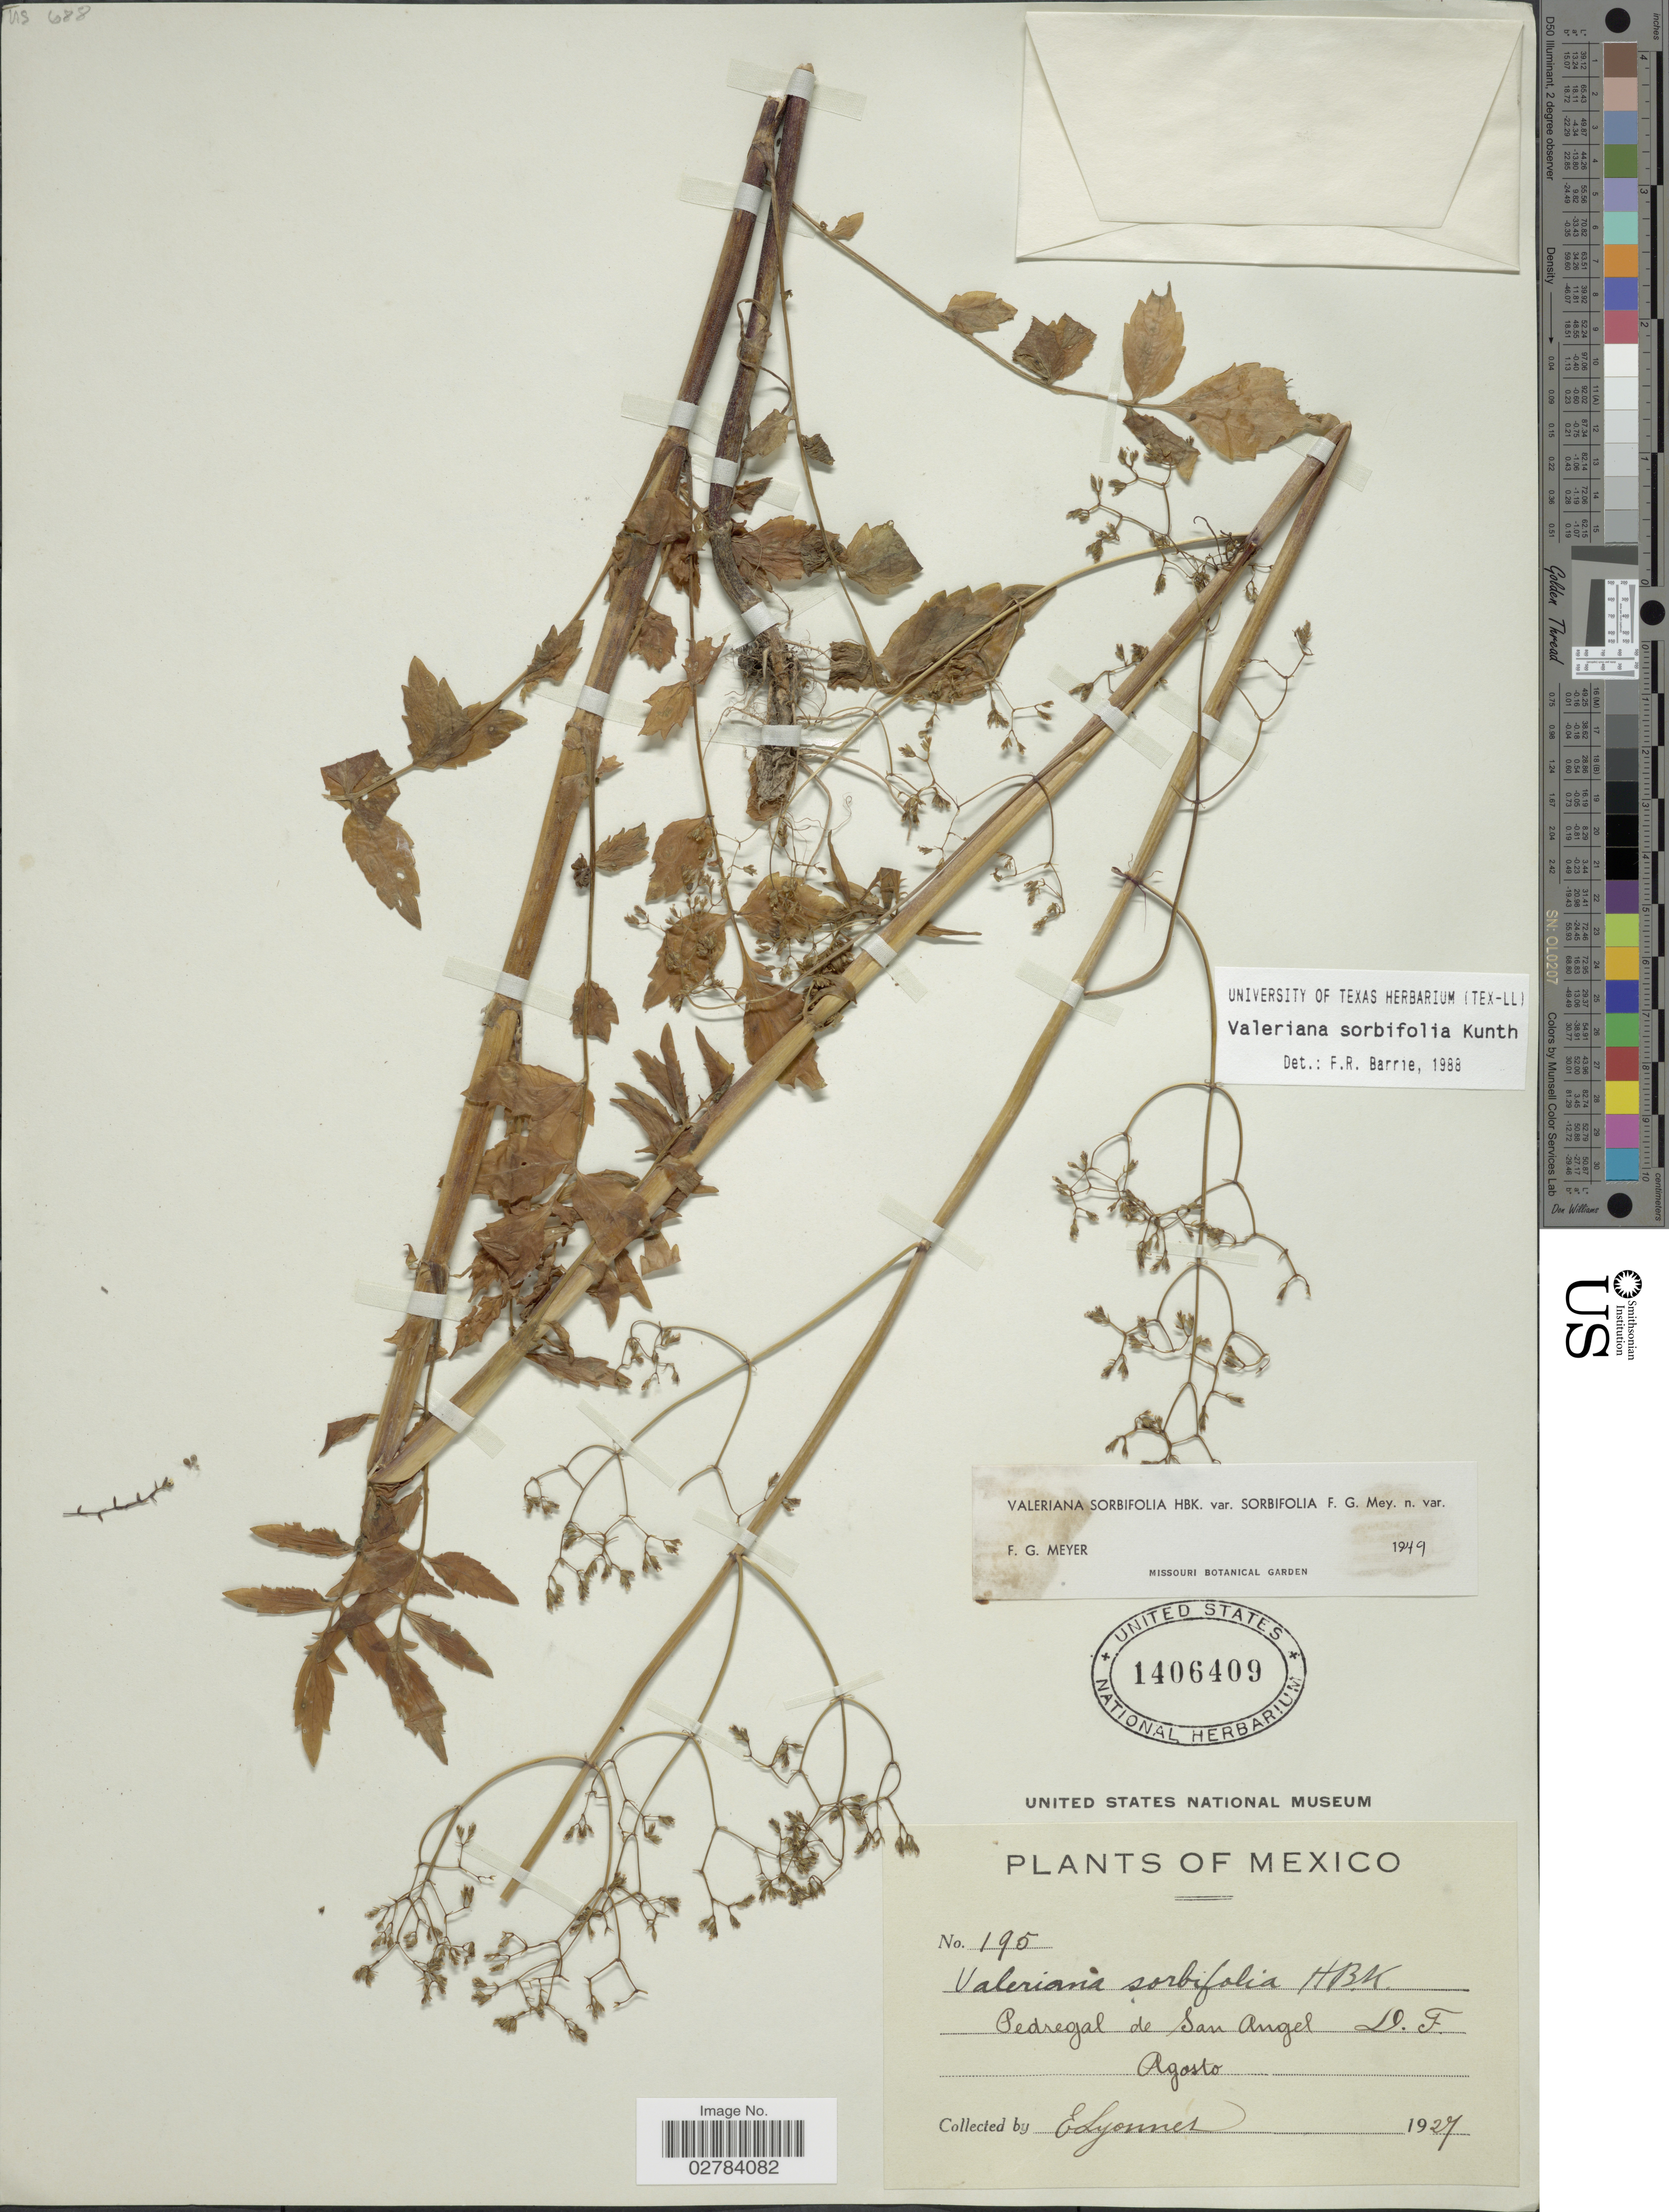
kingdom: Plantae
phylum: Tracheophyta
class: Magnoliopsida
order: Dipsacales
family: Caprifoliaceae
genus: Valeriana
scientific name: Valeriana sorbifolia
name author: Kunth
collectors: E. Lyonnet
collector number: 195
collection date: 1927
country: Mexico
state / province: Distrito Federal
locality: Pedregal de San Angel, Agosto.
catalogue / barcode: US 1406409